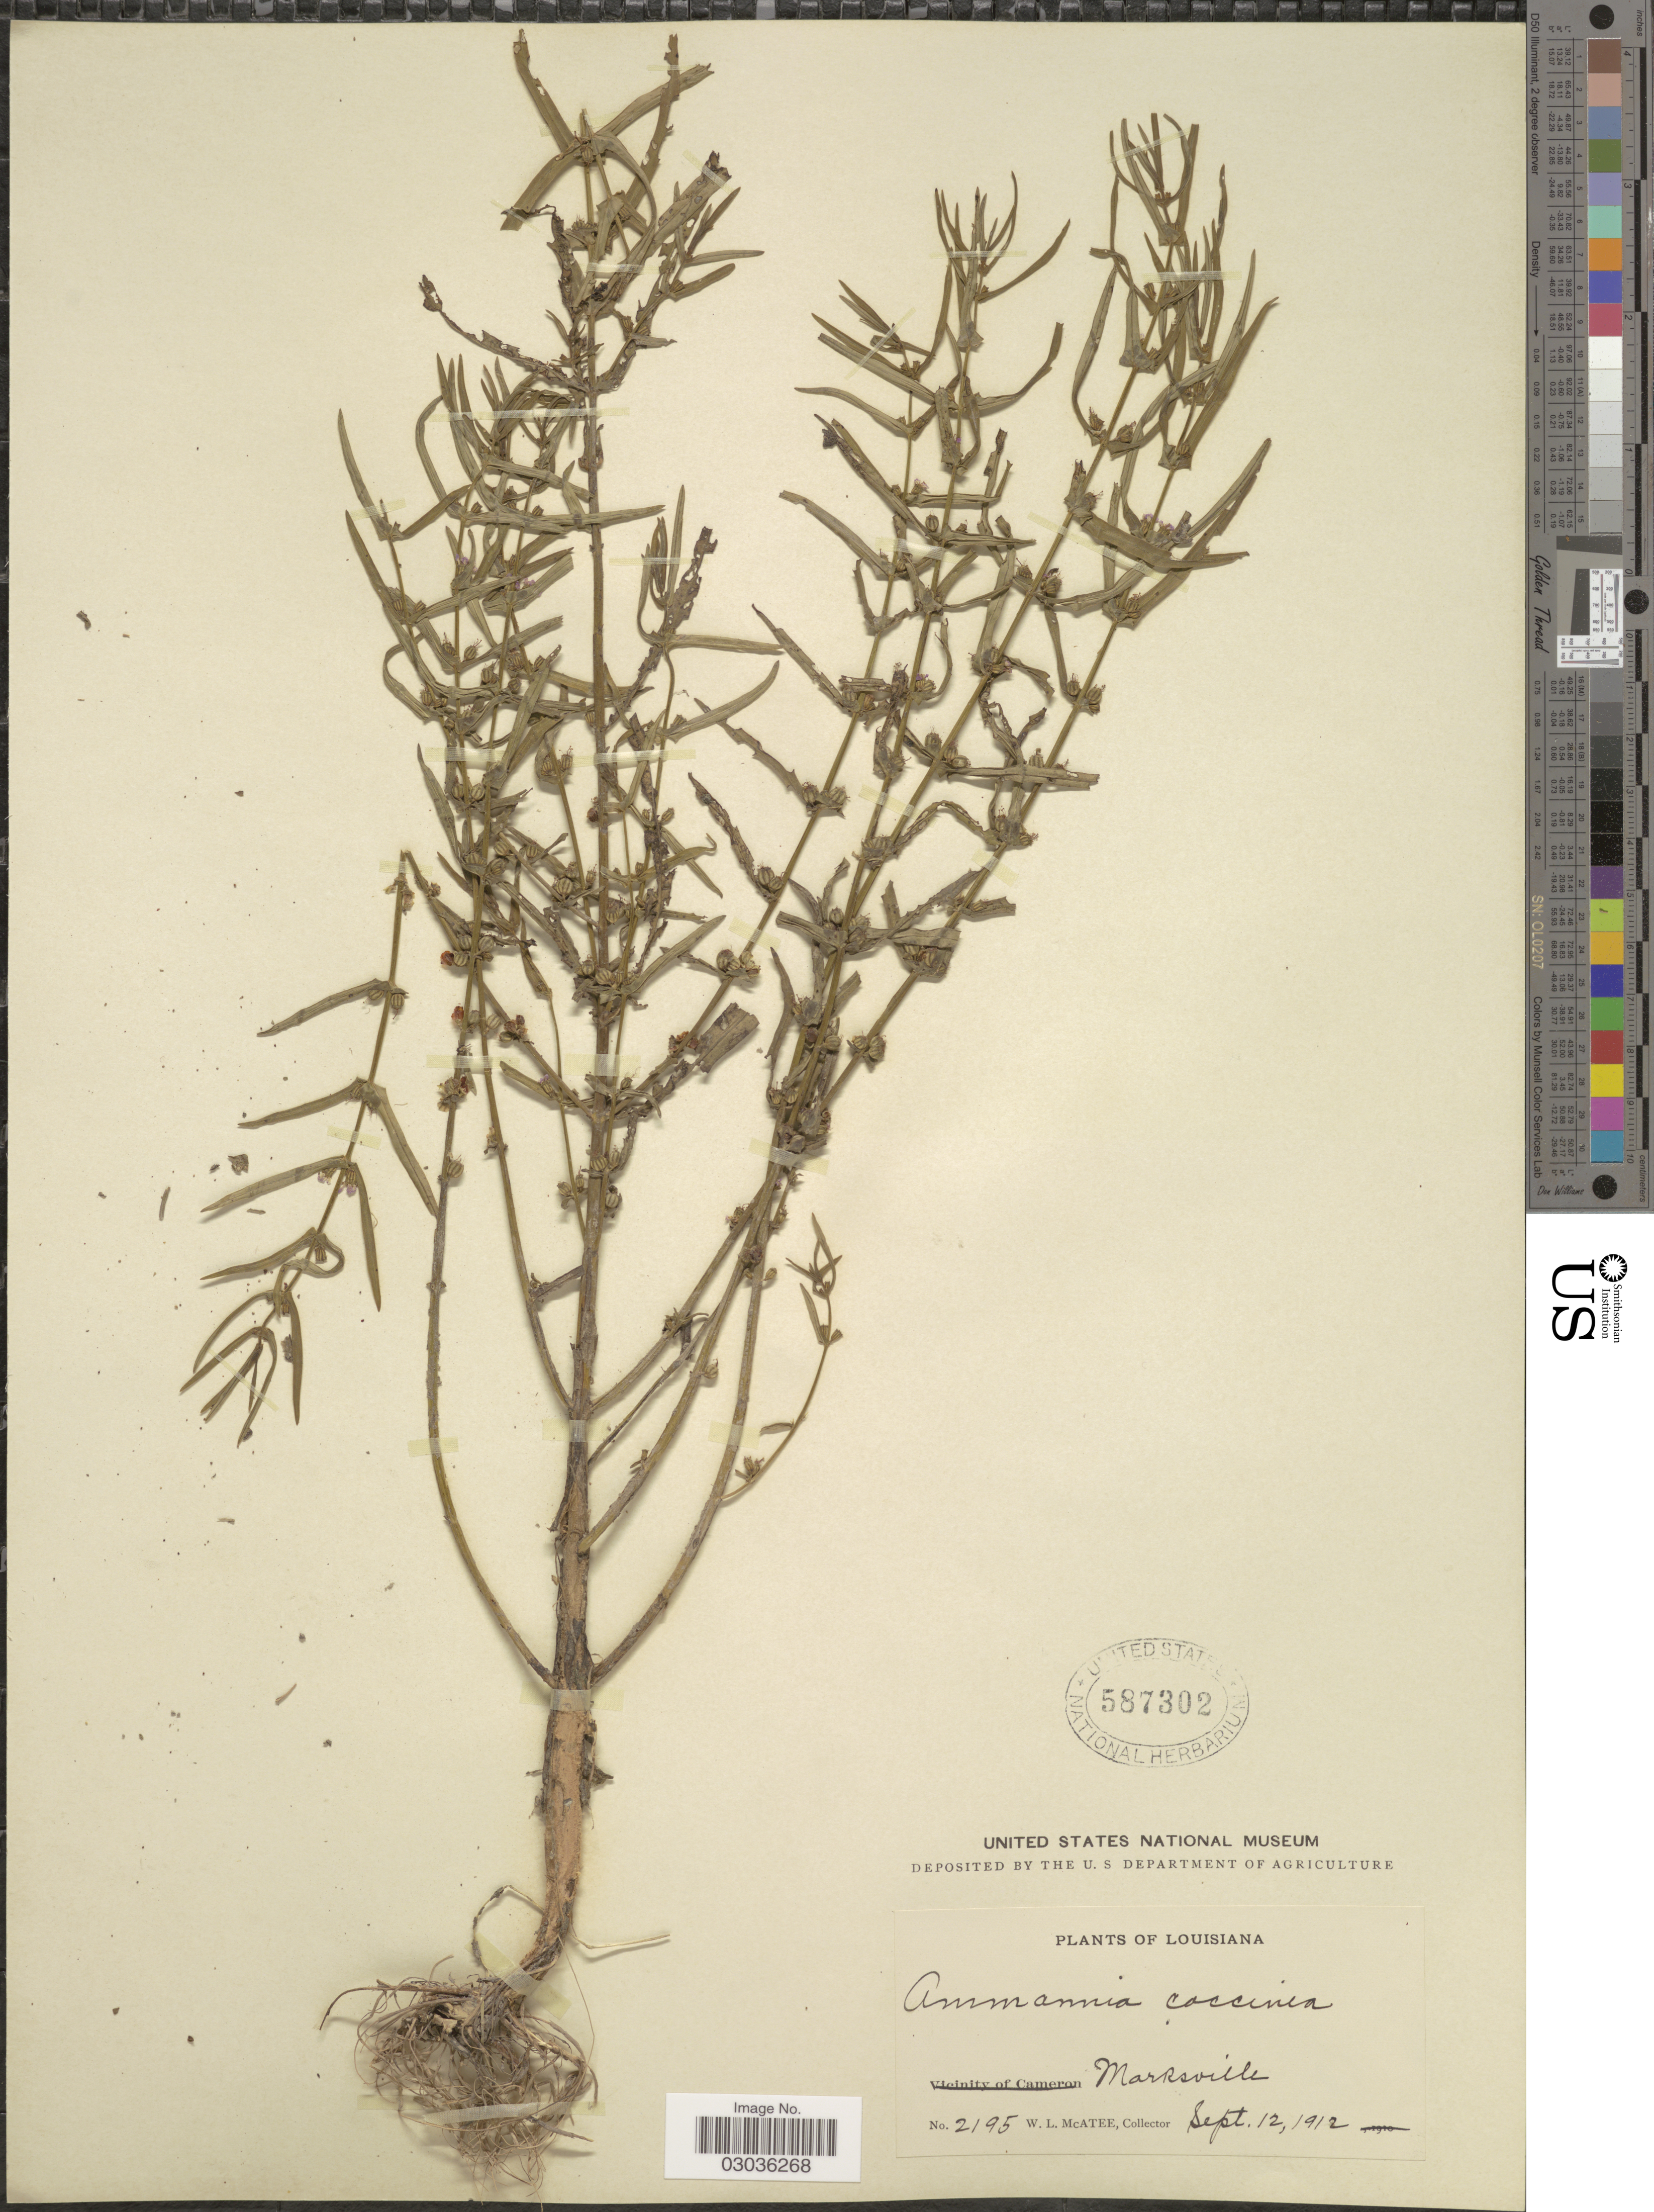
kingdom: Plantae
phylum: Tracheophyta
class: Magnoliopsida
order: Myrtales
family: Lythraceae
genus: Ammannia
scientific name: Ammannia coccinea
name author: Rottb.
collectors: W. McAtee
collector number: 2195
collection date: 1912-09-12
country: United States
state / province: Louisiana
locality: Marksville.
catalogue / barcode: US 587302